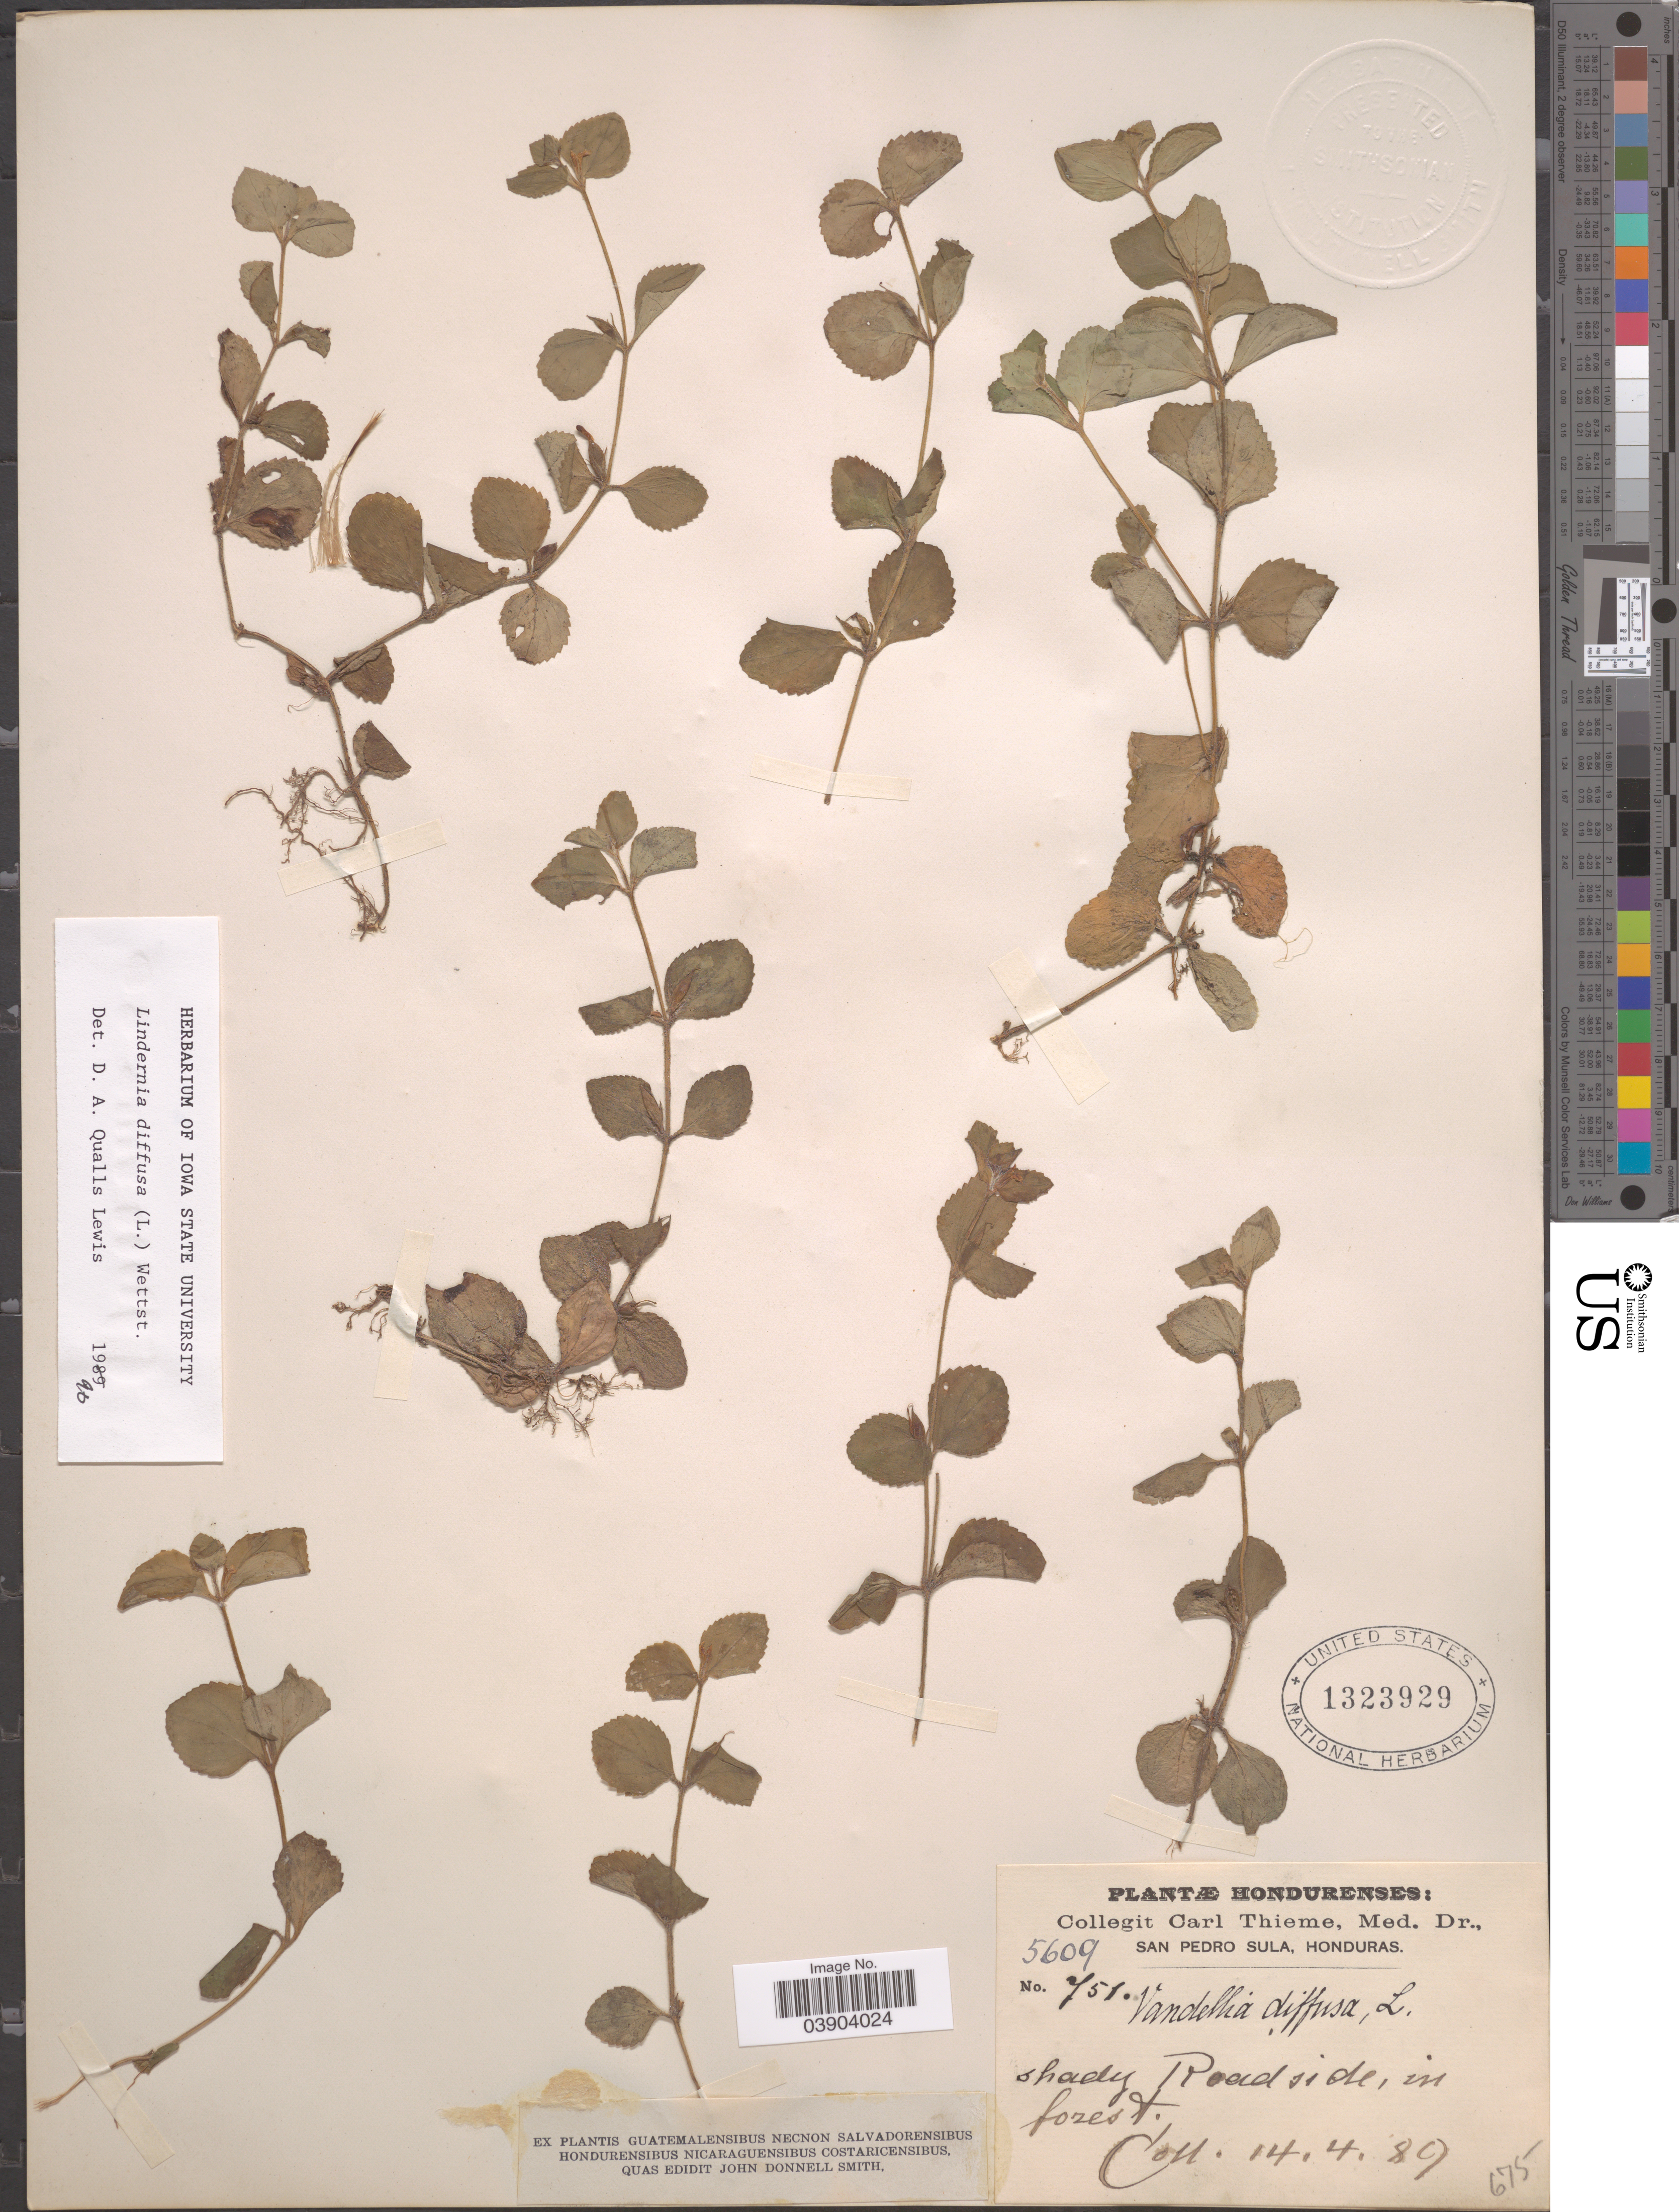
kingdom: Plantae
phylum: Tracheophyta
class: Magnoliopsida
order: Lamiales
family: Linderniaceae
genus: Lindernia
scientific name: Lindernia diffusa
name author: (L.) Wettst.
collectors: C. Thieme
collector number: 5609/751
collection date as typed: Transcribed d/m/y: 14/4/89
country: Honduras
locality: San Pedro Sula.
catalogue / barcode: US 1323929